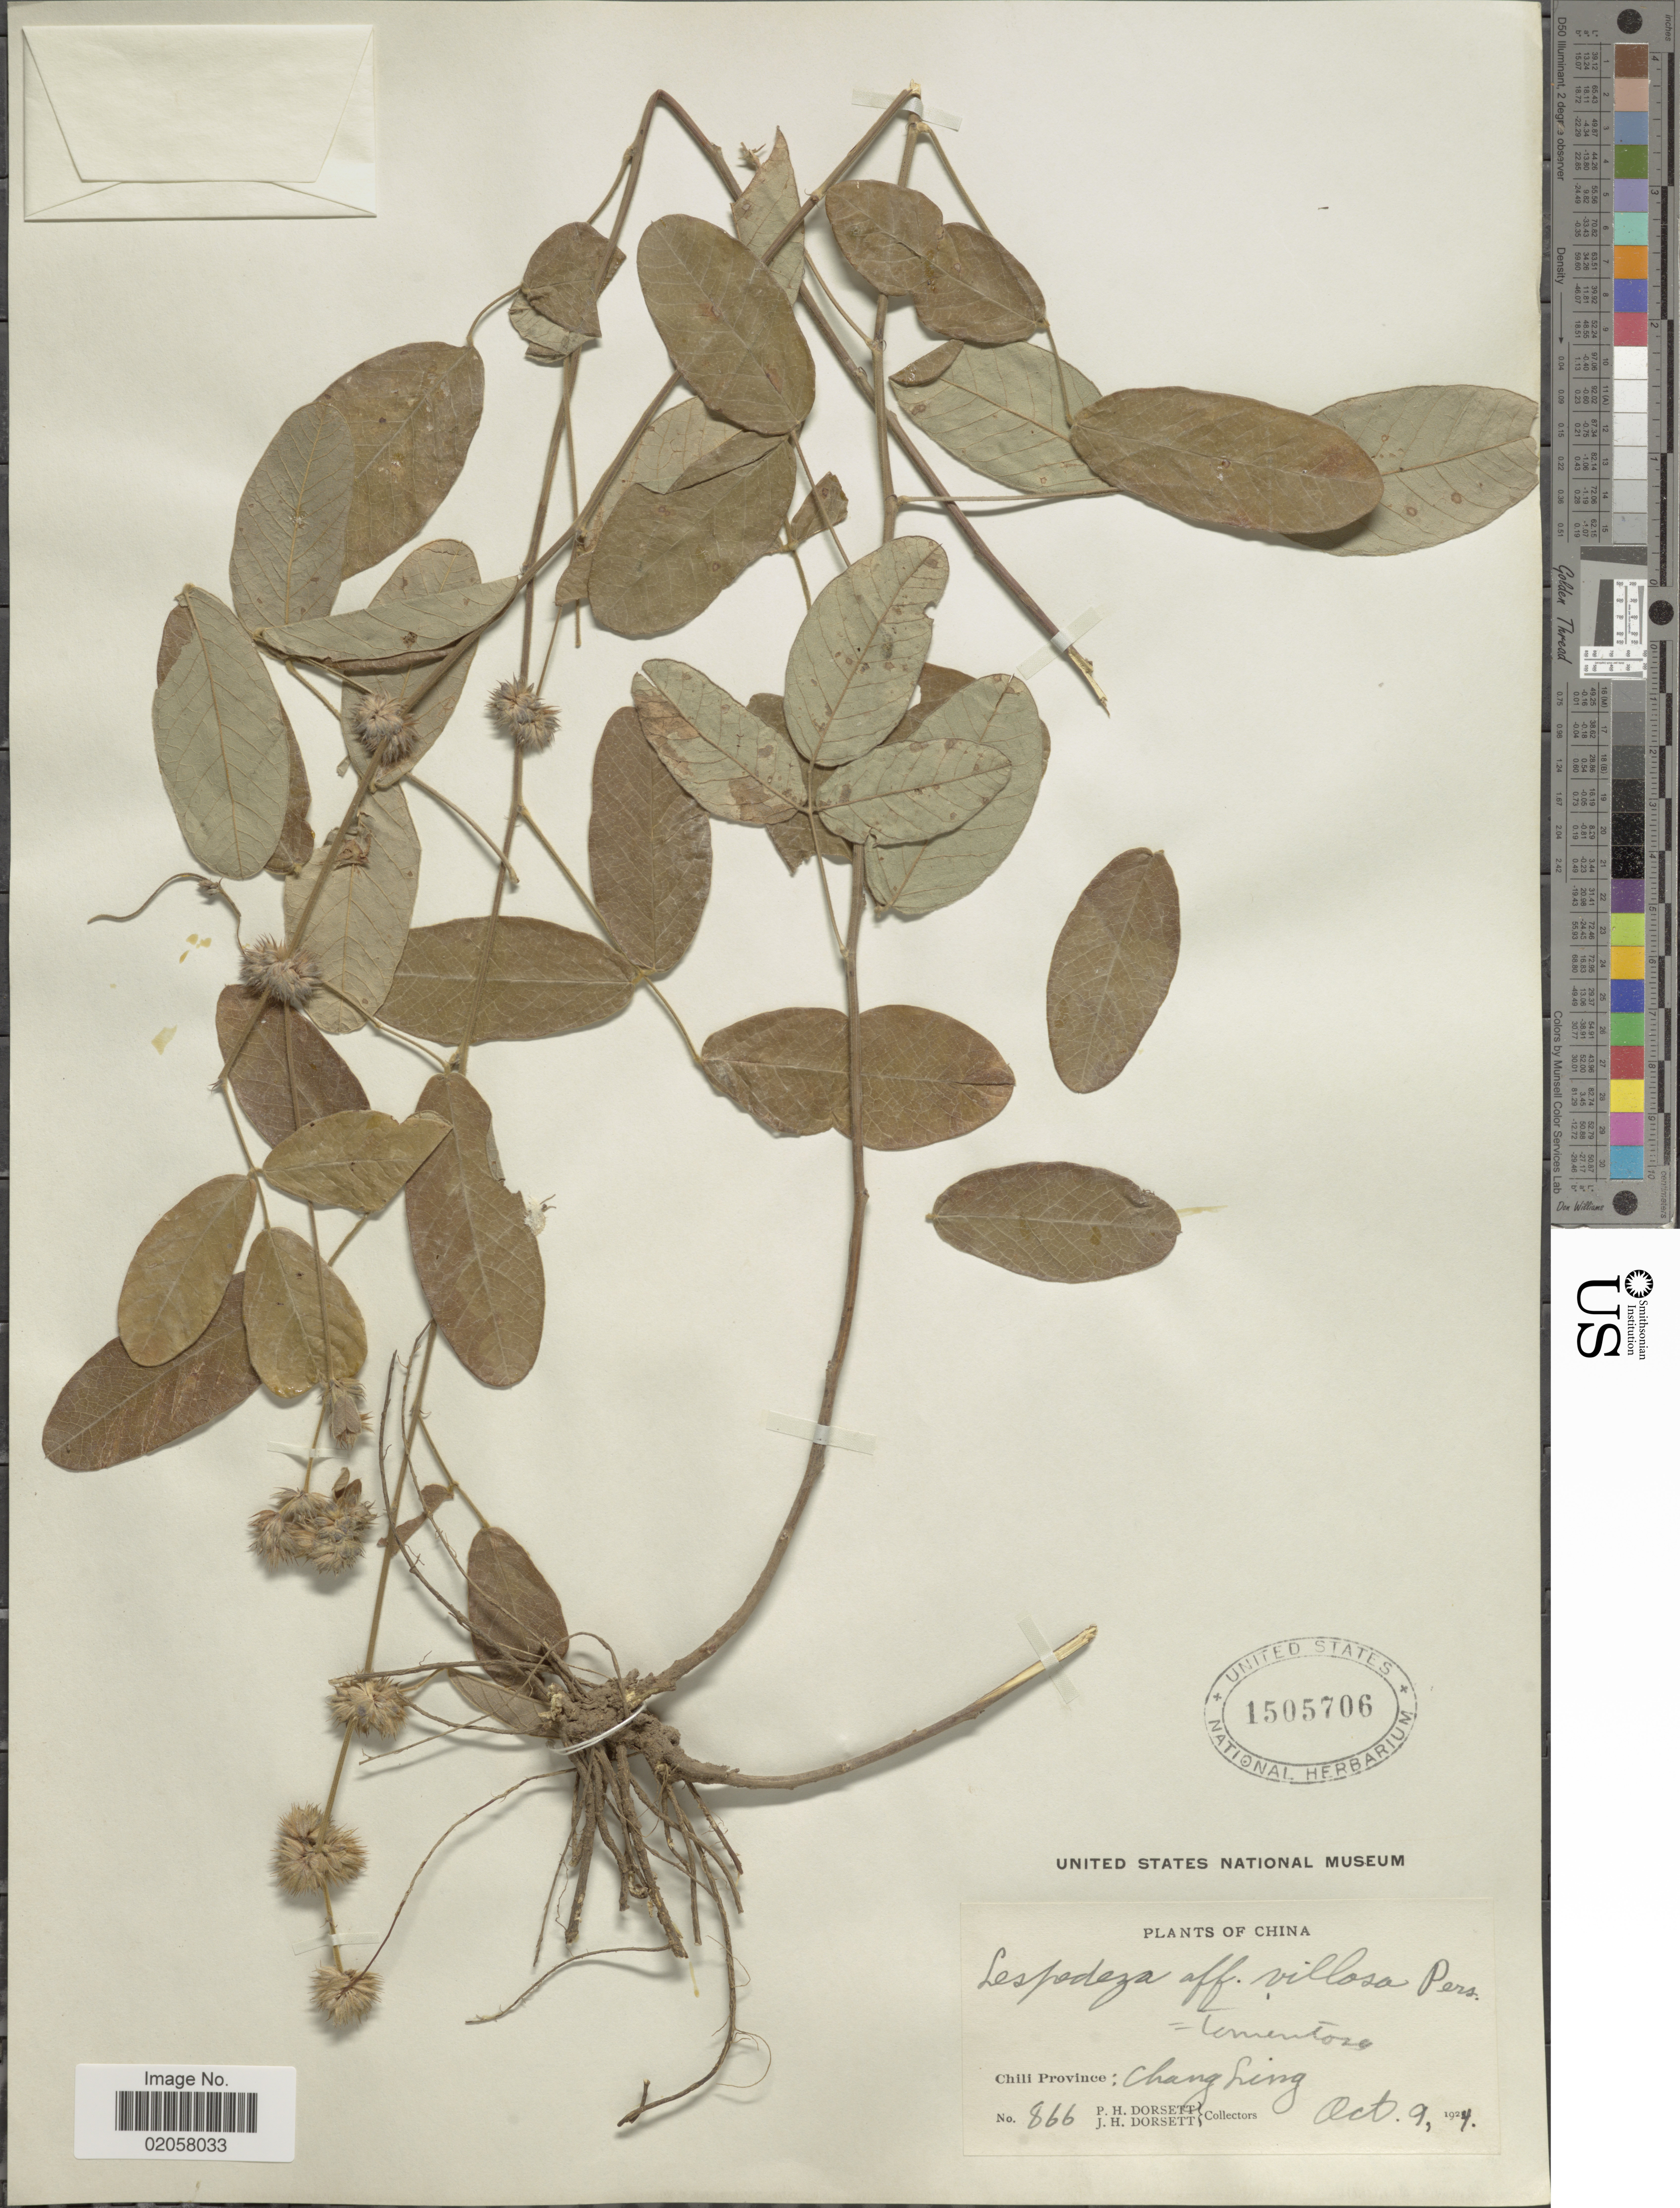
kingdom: Plantae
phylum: Tracheophyta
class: Magnoliopsida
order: Fabales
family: Fabaceae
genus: Lespedeza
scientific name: Lespedeza tomentosa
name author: (Thunb.) Siebold ex Maxim.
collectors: P. H. Dorsett & J. Dorsett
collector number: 866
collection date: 1924-10-09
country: China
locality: Chili Province: Chang Ling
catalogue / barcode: US 1505706